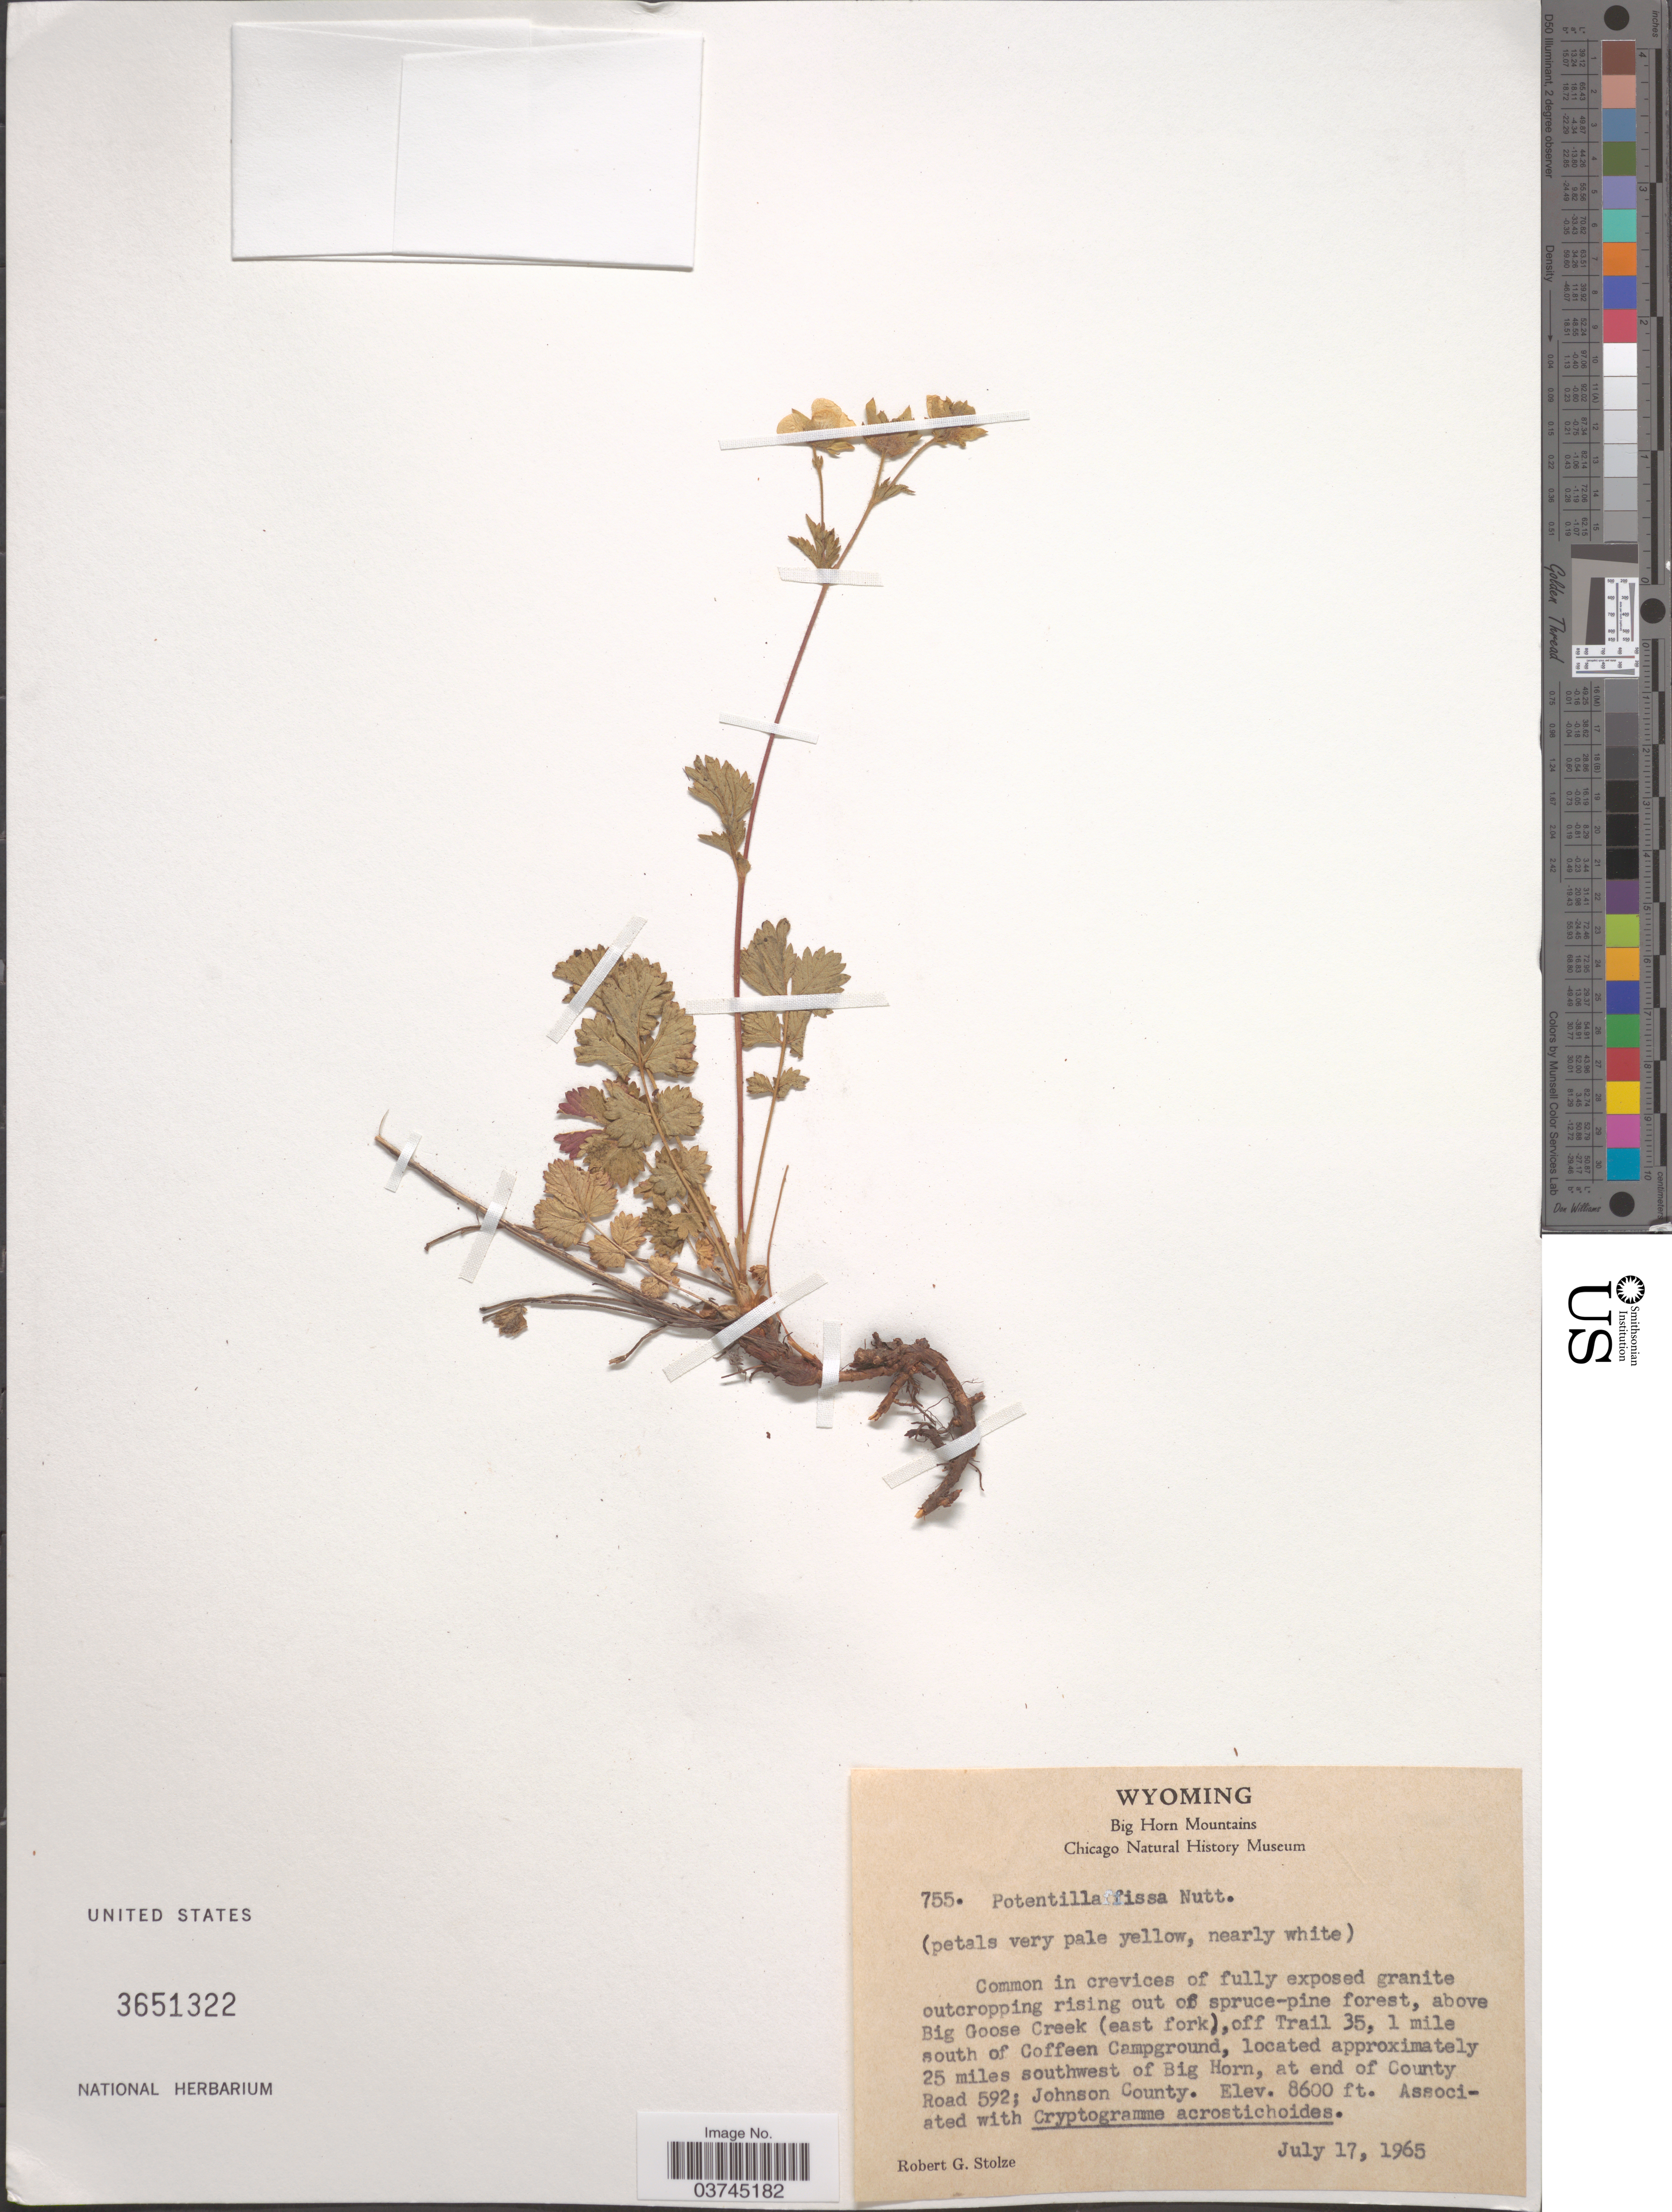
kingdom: Plantae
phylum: Tracheophyta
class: Magnoliopsida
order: Rosales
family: Rosaceae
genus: Drymocallis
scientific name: Drymocallis fissa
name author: (Nutt.) Rydb.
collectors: R. G. Stolze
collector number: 755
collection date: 1965-07-17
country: United States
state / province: Wyoming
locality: Big Horn Mountains. Above Big Goose Creek (east fork), off Trail 35, 1 mile south of Coffeen Campground, located approximately 25 miles southwest of Big Horn, at end of County Road 592; Johnson County.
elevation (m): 2621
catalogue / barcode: US 3651322